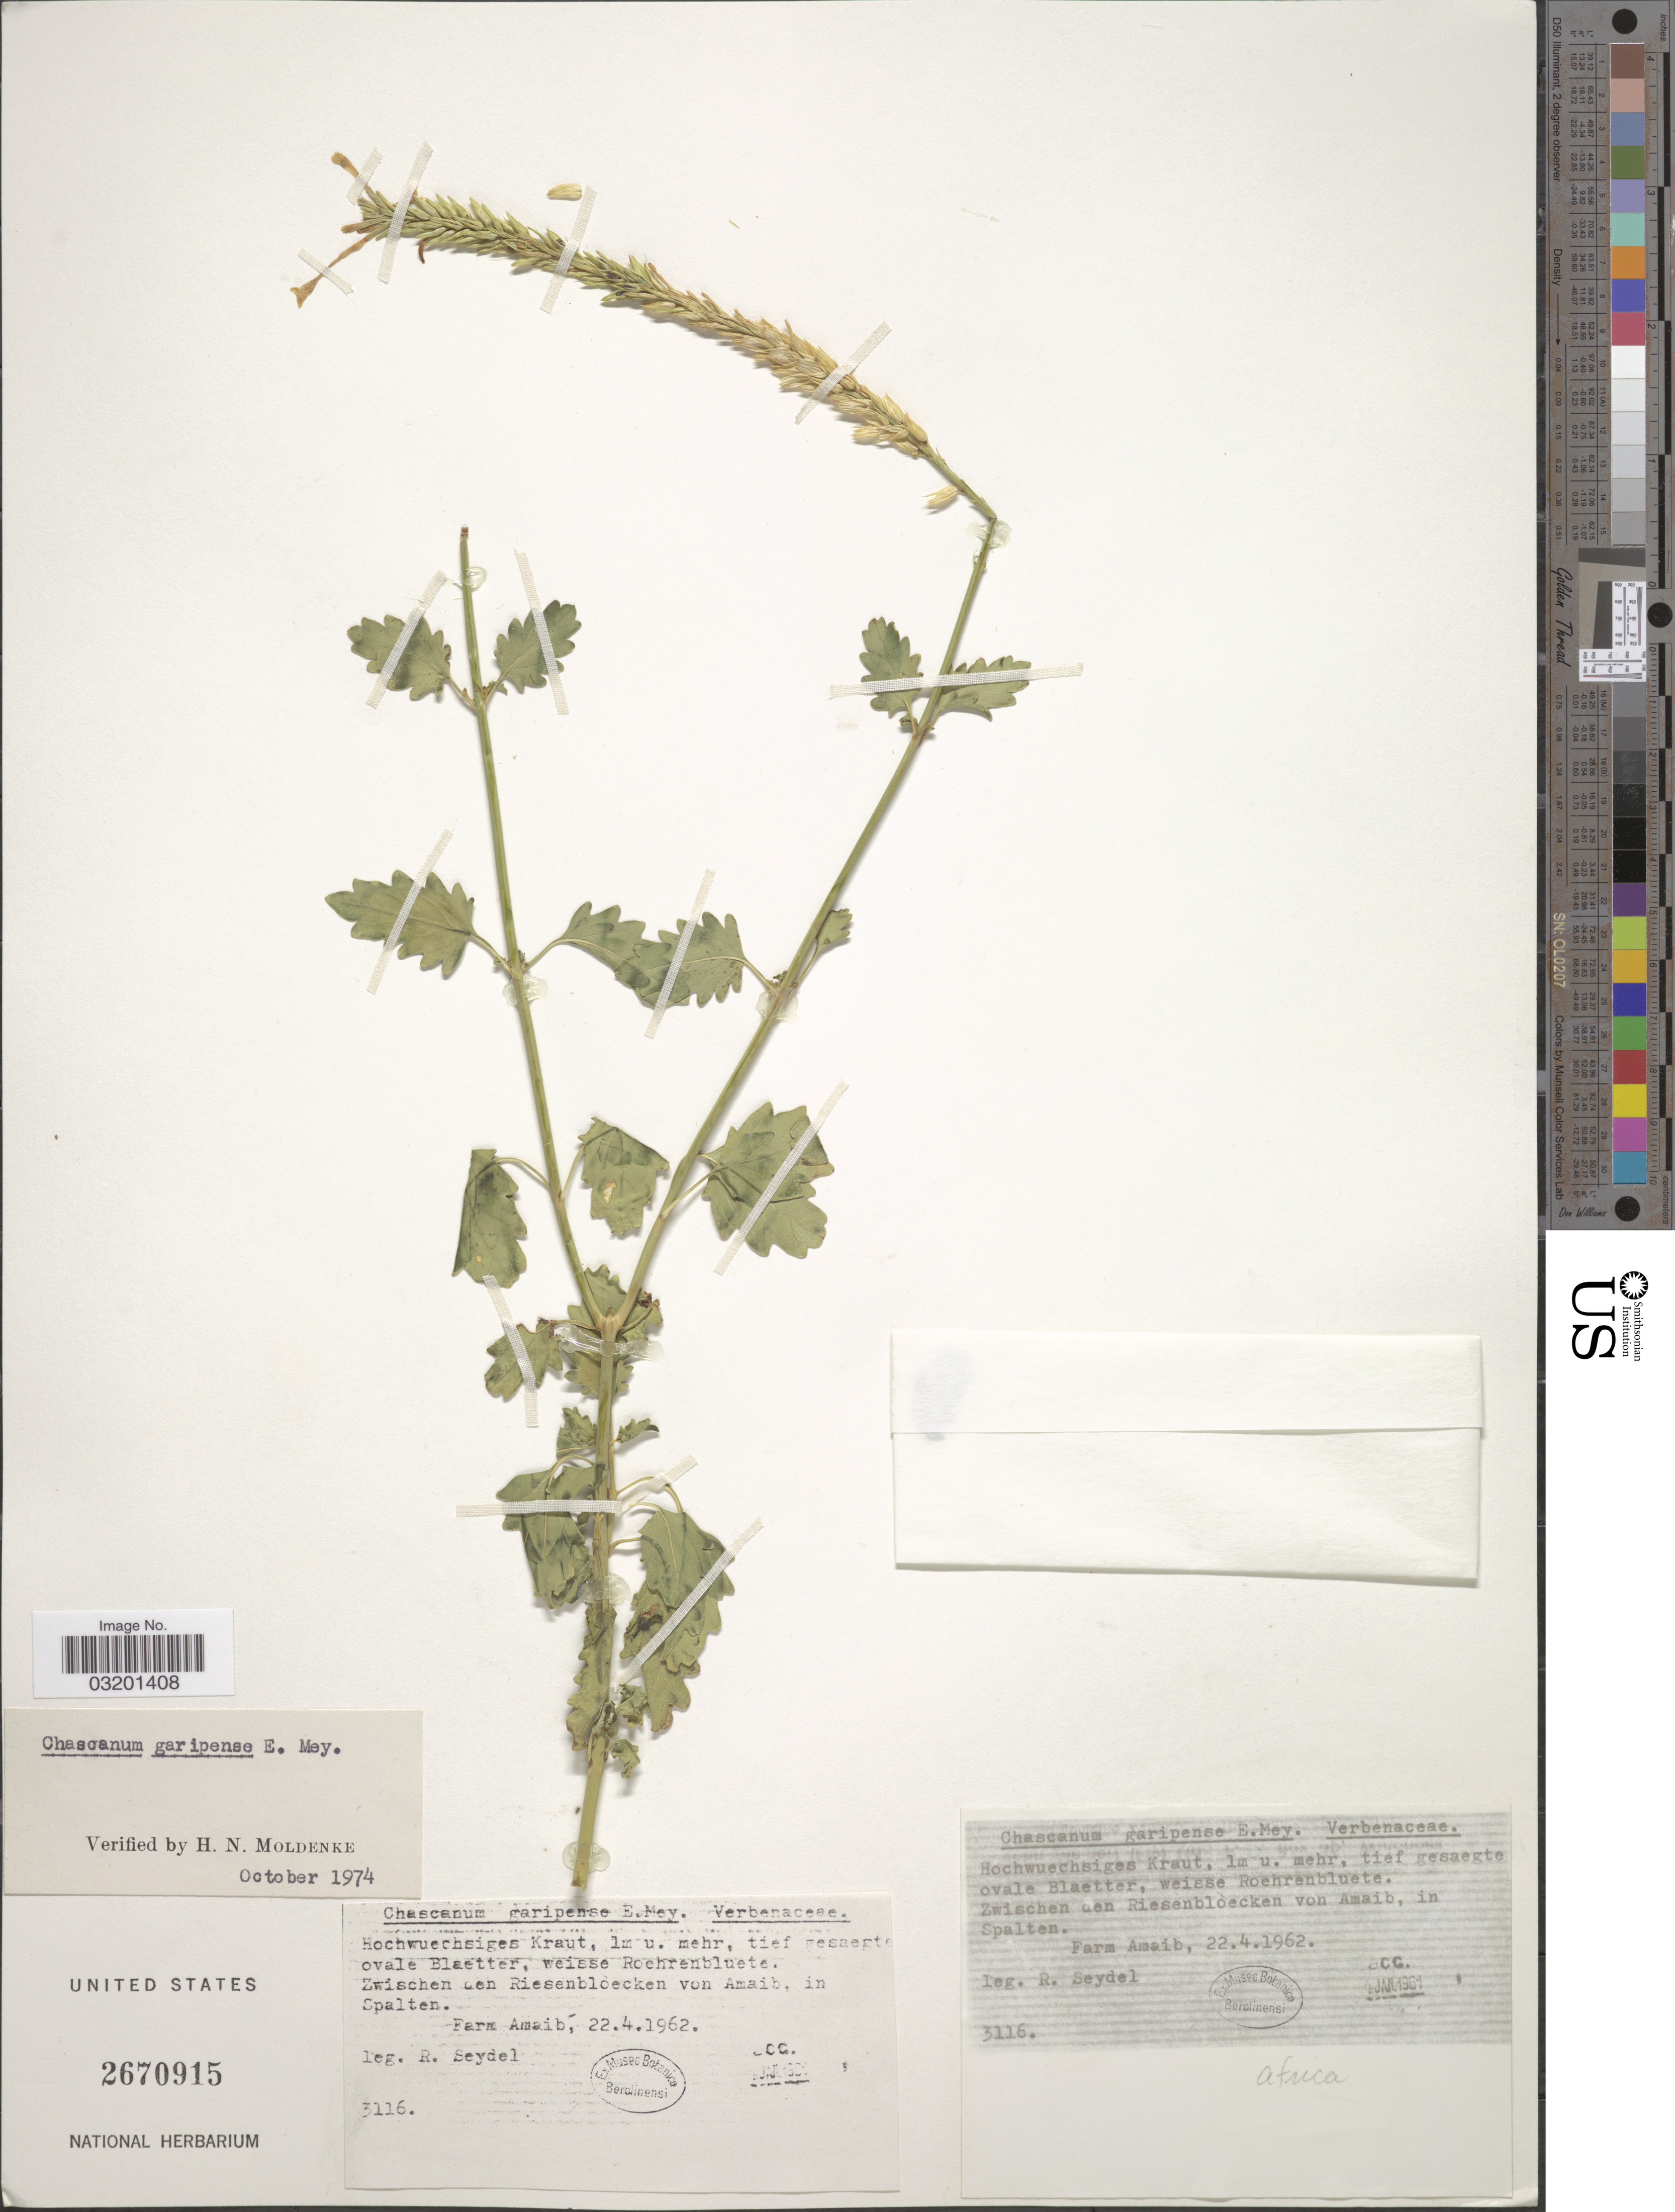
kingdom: Plantae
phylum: Tracheophyta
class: Magnoliopsida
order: Lamiales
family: Verbenaceae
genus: Chascanum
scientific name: Chascanum garipense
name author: E. Mey.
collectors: R. Seydel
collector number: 3116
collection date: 1962-04-22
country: Namibia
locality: Zwischen den Riesenbloecken von Amaib, in Spalten. Farm Amaib. Africa.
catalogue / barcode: US 2670915